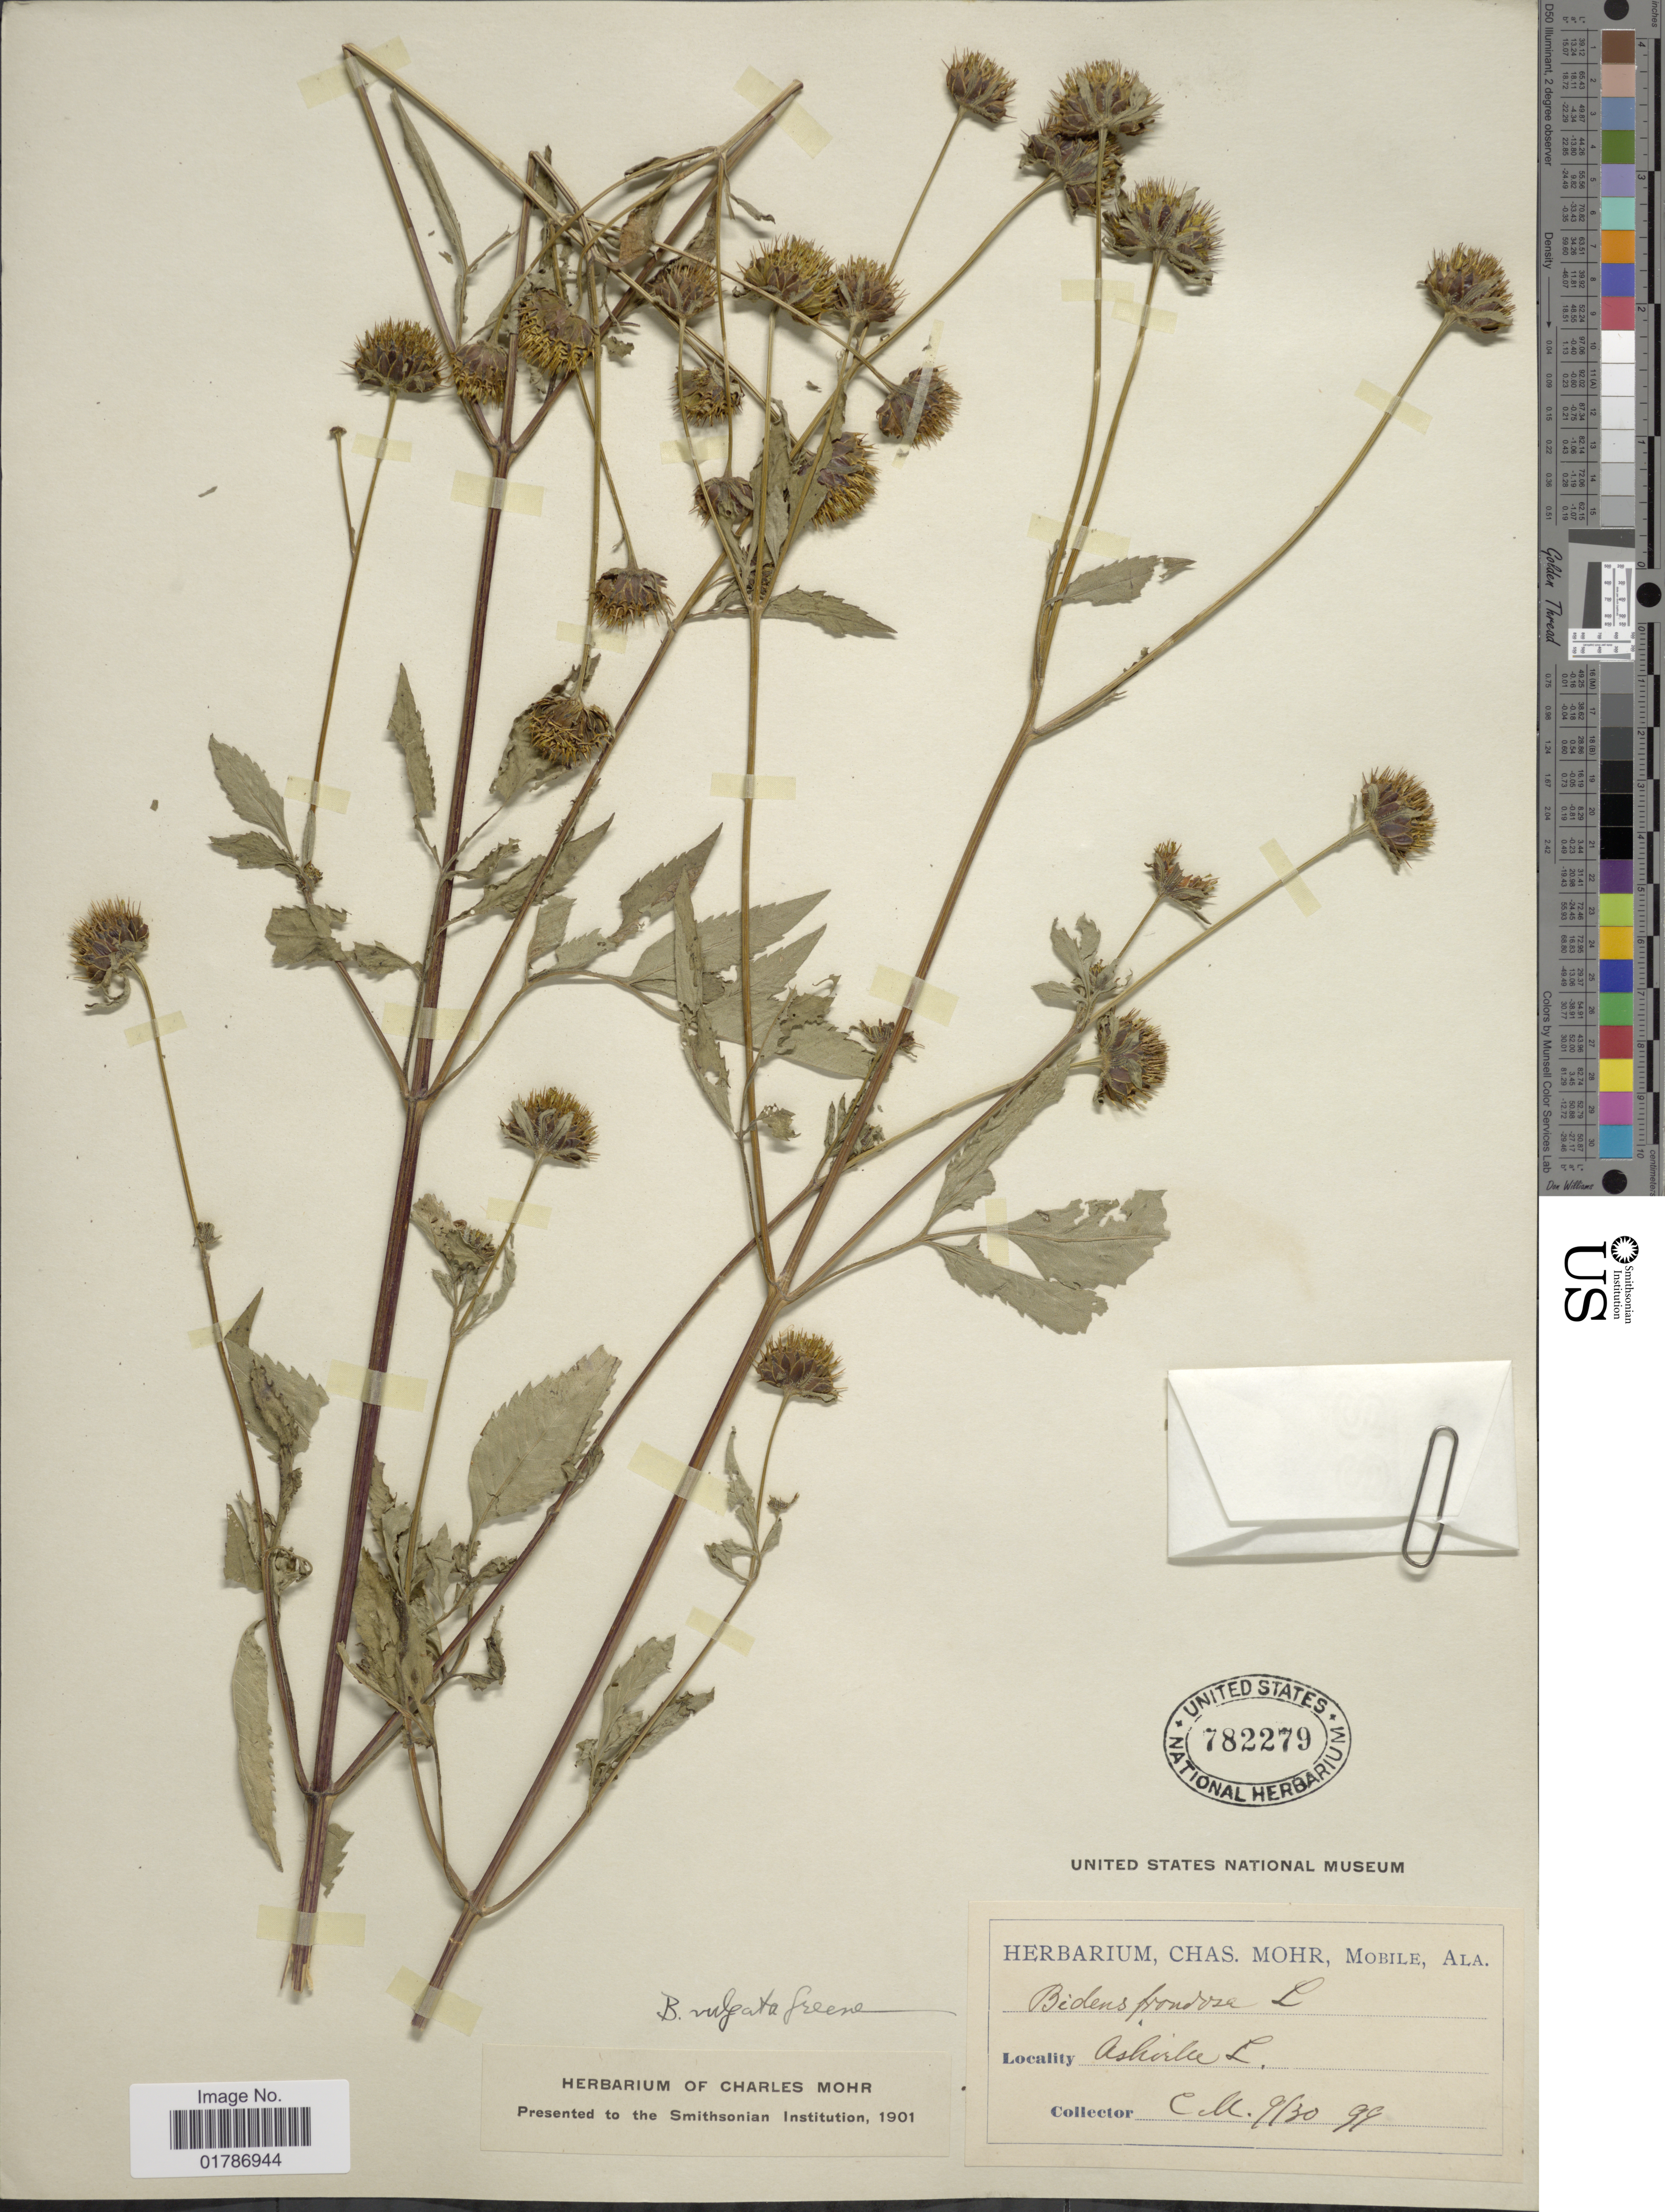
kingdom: Plantae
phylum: Tracheophyta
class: Magnoliopsida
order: Asterales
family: Asteraceae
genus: Bidens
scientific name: Bidens vulgata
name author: Greene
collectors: C. T. Mohr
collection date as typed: Transcribed d/m/y: 30/9/99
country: United States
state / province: North Carolina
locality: Ashville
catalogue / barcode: US 782279